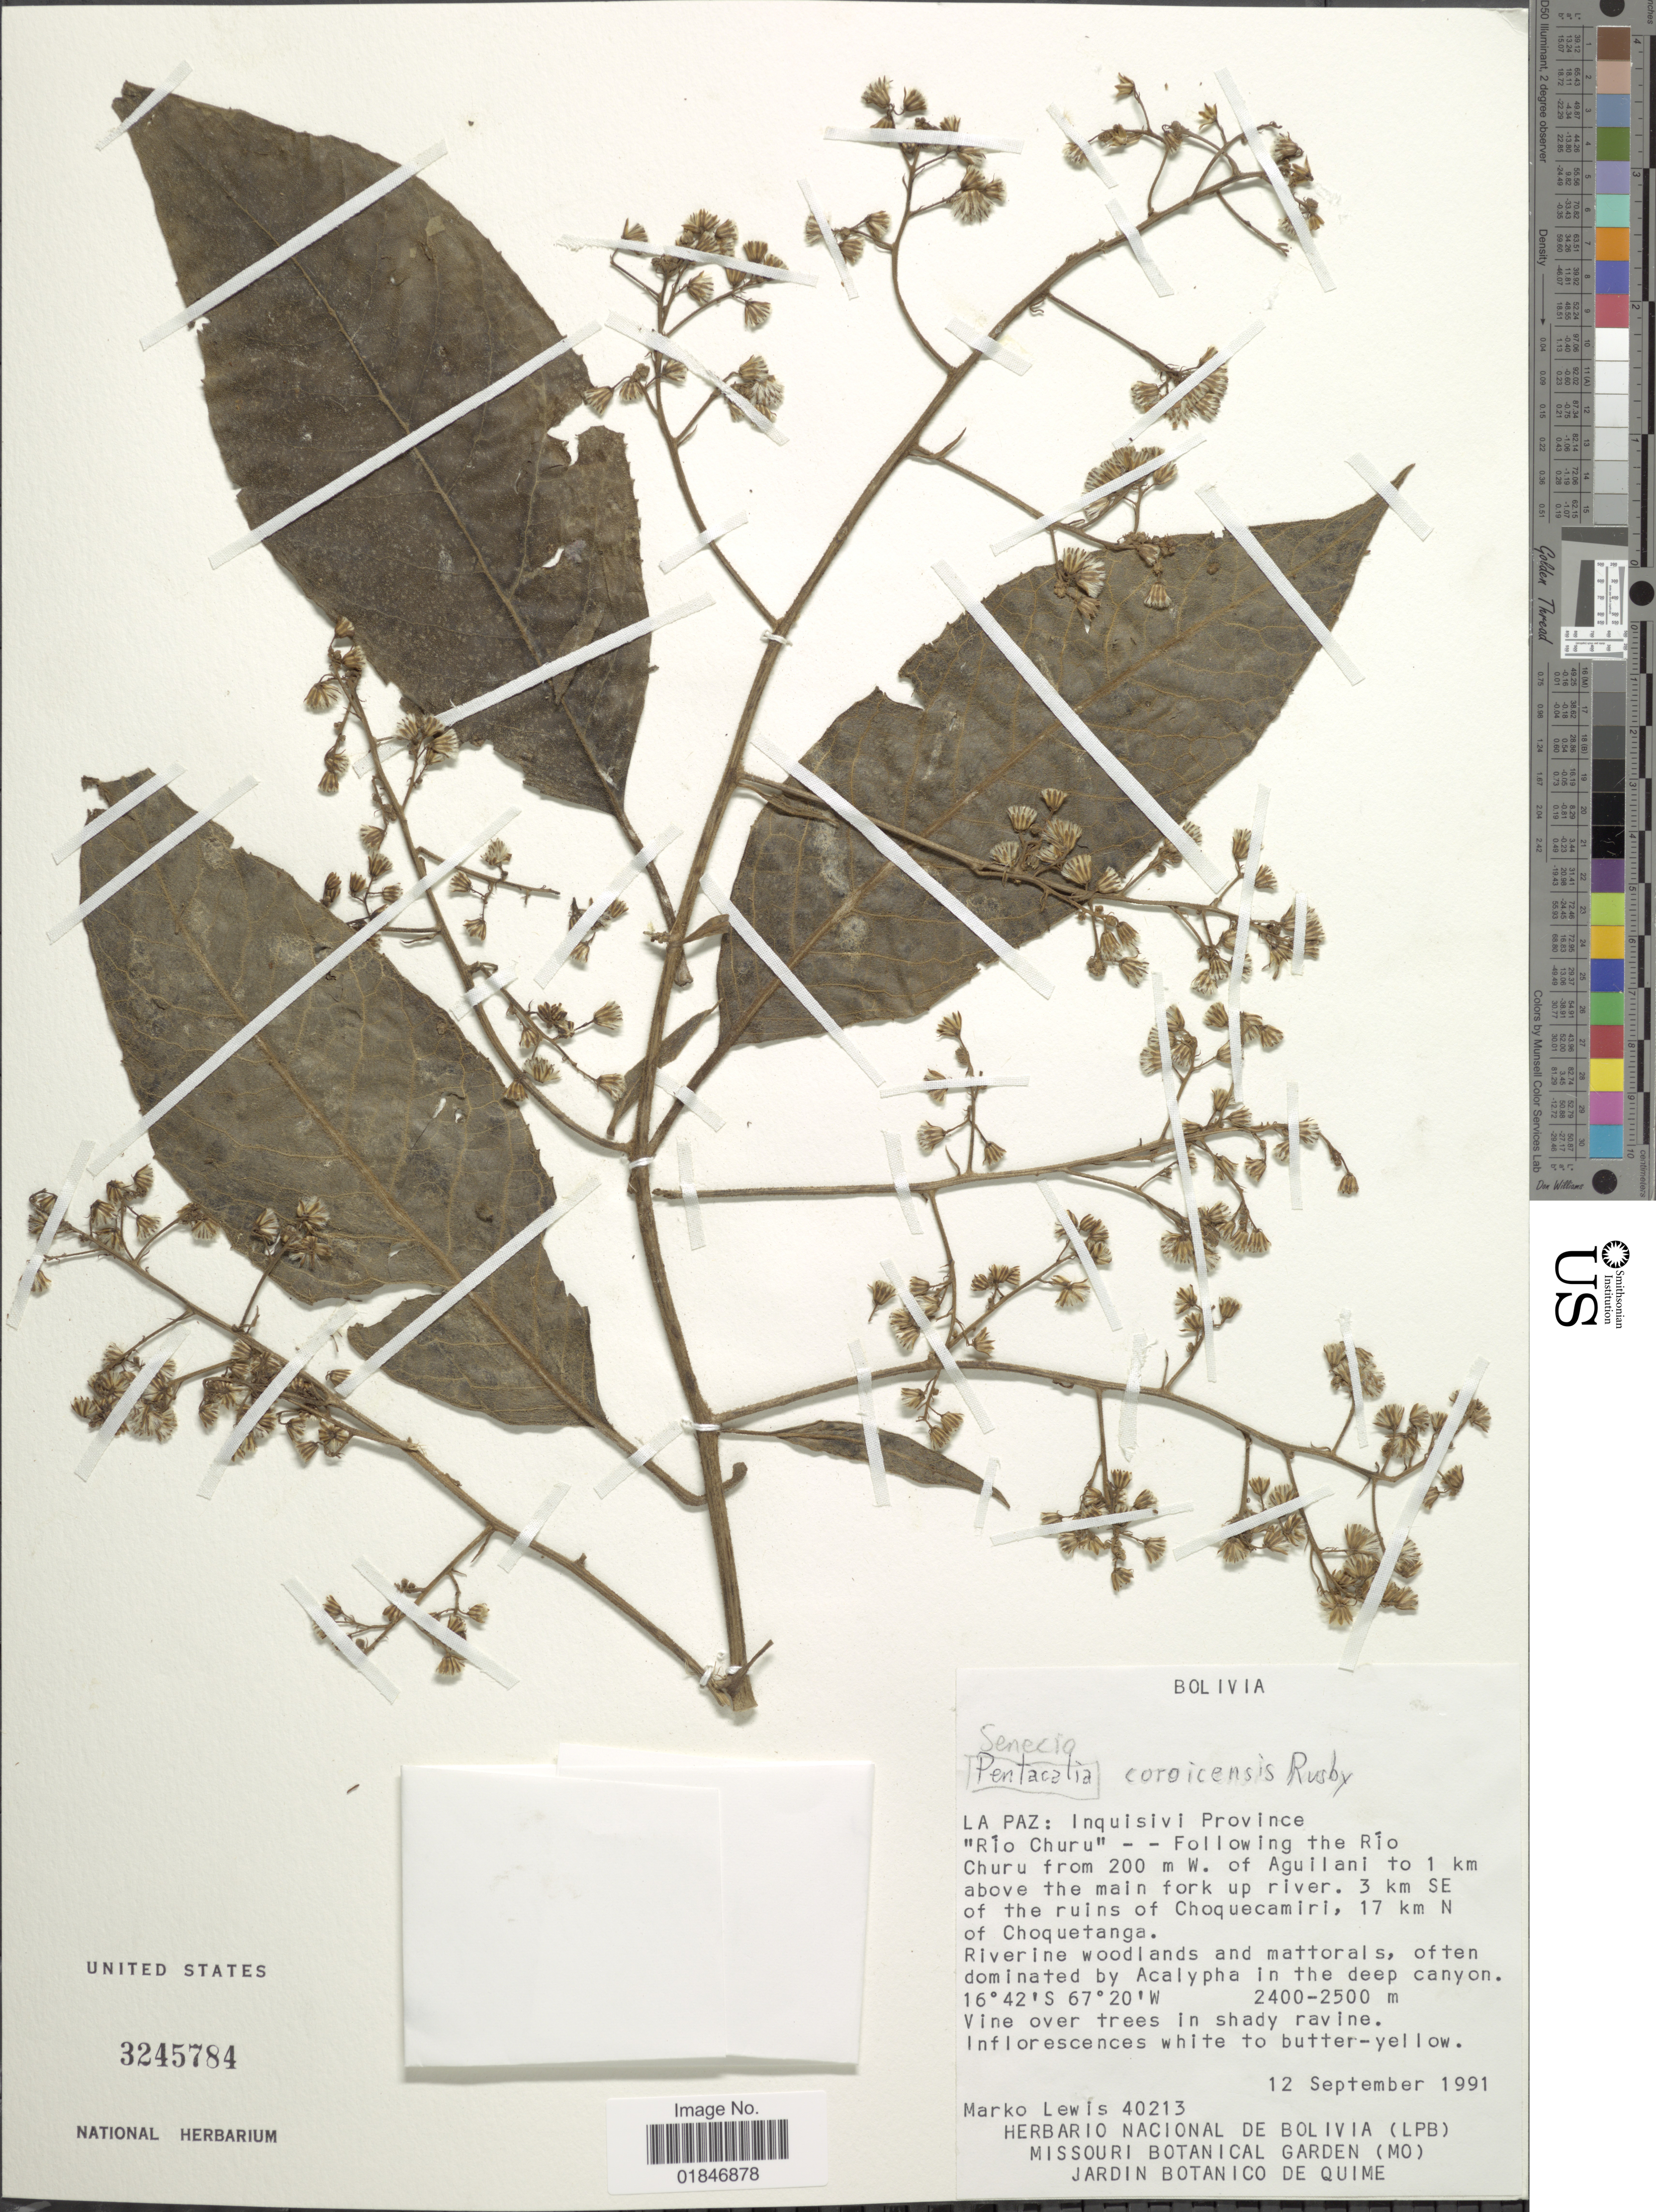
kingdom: Plantae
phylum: Tracheophyta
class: Magnoliopsida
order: Asterales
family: Asteraceae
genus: Dendrophorbium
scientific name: Dendrophorbium coroicense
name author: (Rusby) C. Jeffrey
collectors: M. A. Lewis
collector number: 40213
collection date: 1991-09-12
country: Bolivia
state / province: La Paz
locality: Inquisivi Province "Rio Churu"- - Following the rio Churu from 200 m W of Aguilani to 1 km above the main fork up river. 3 km SE of the ruins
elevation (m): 2400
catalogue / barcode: US 3245784